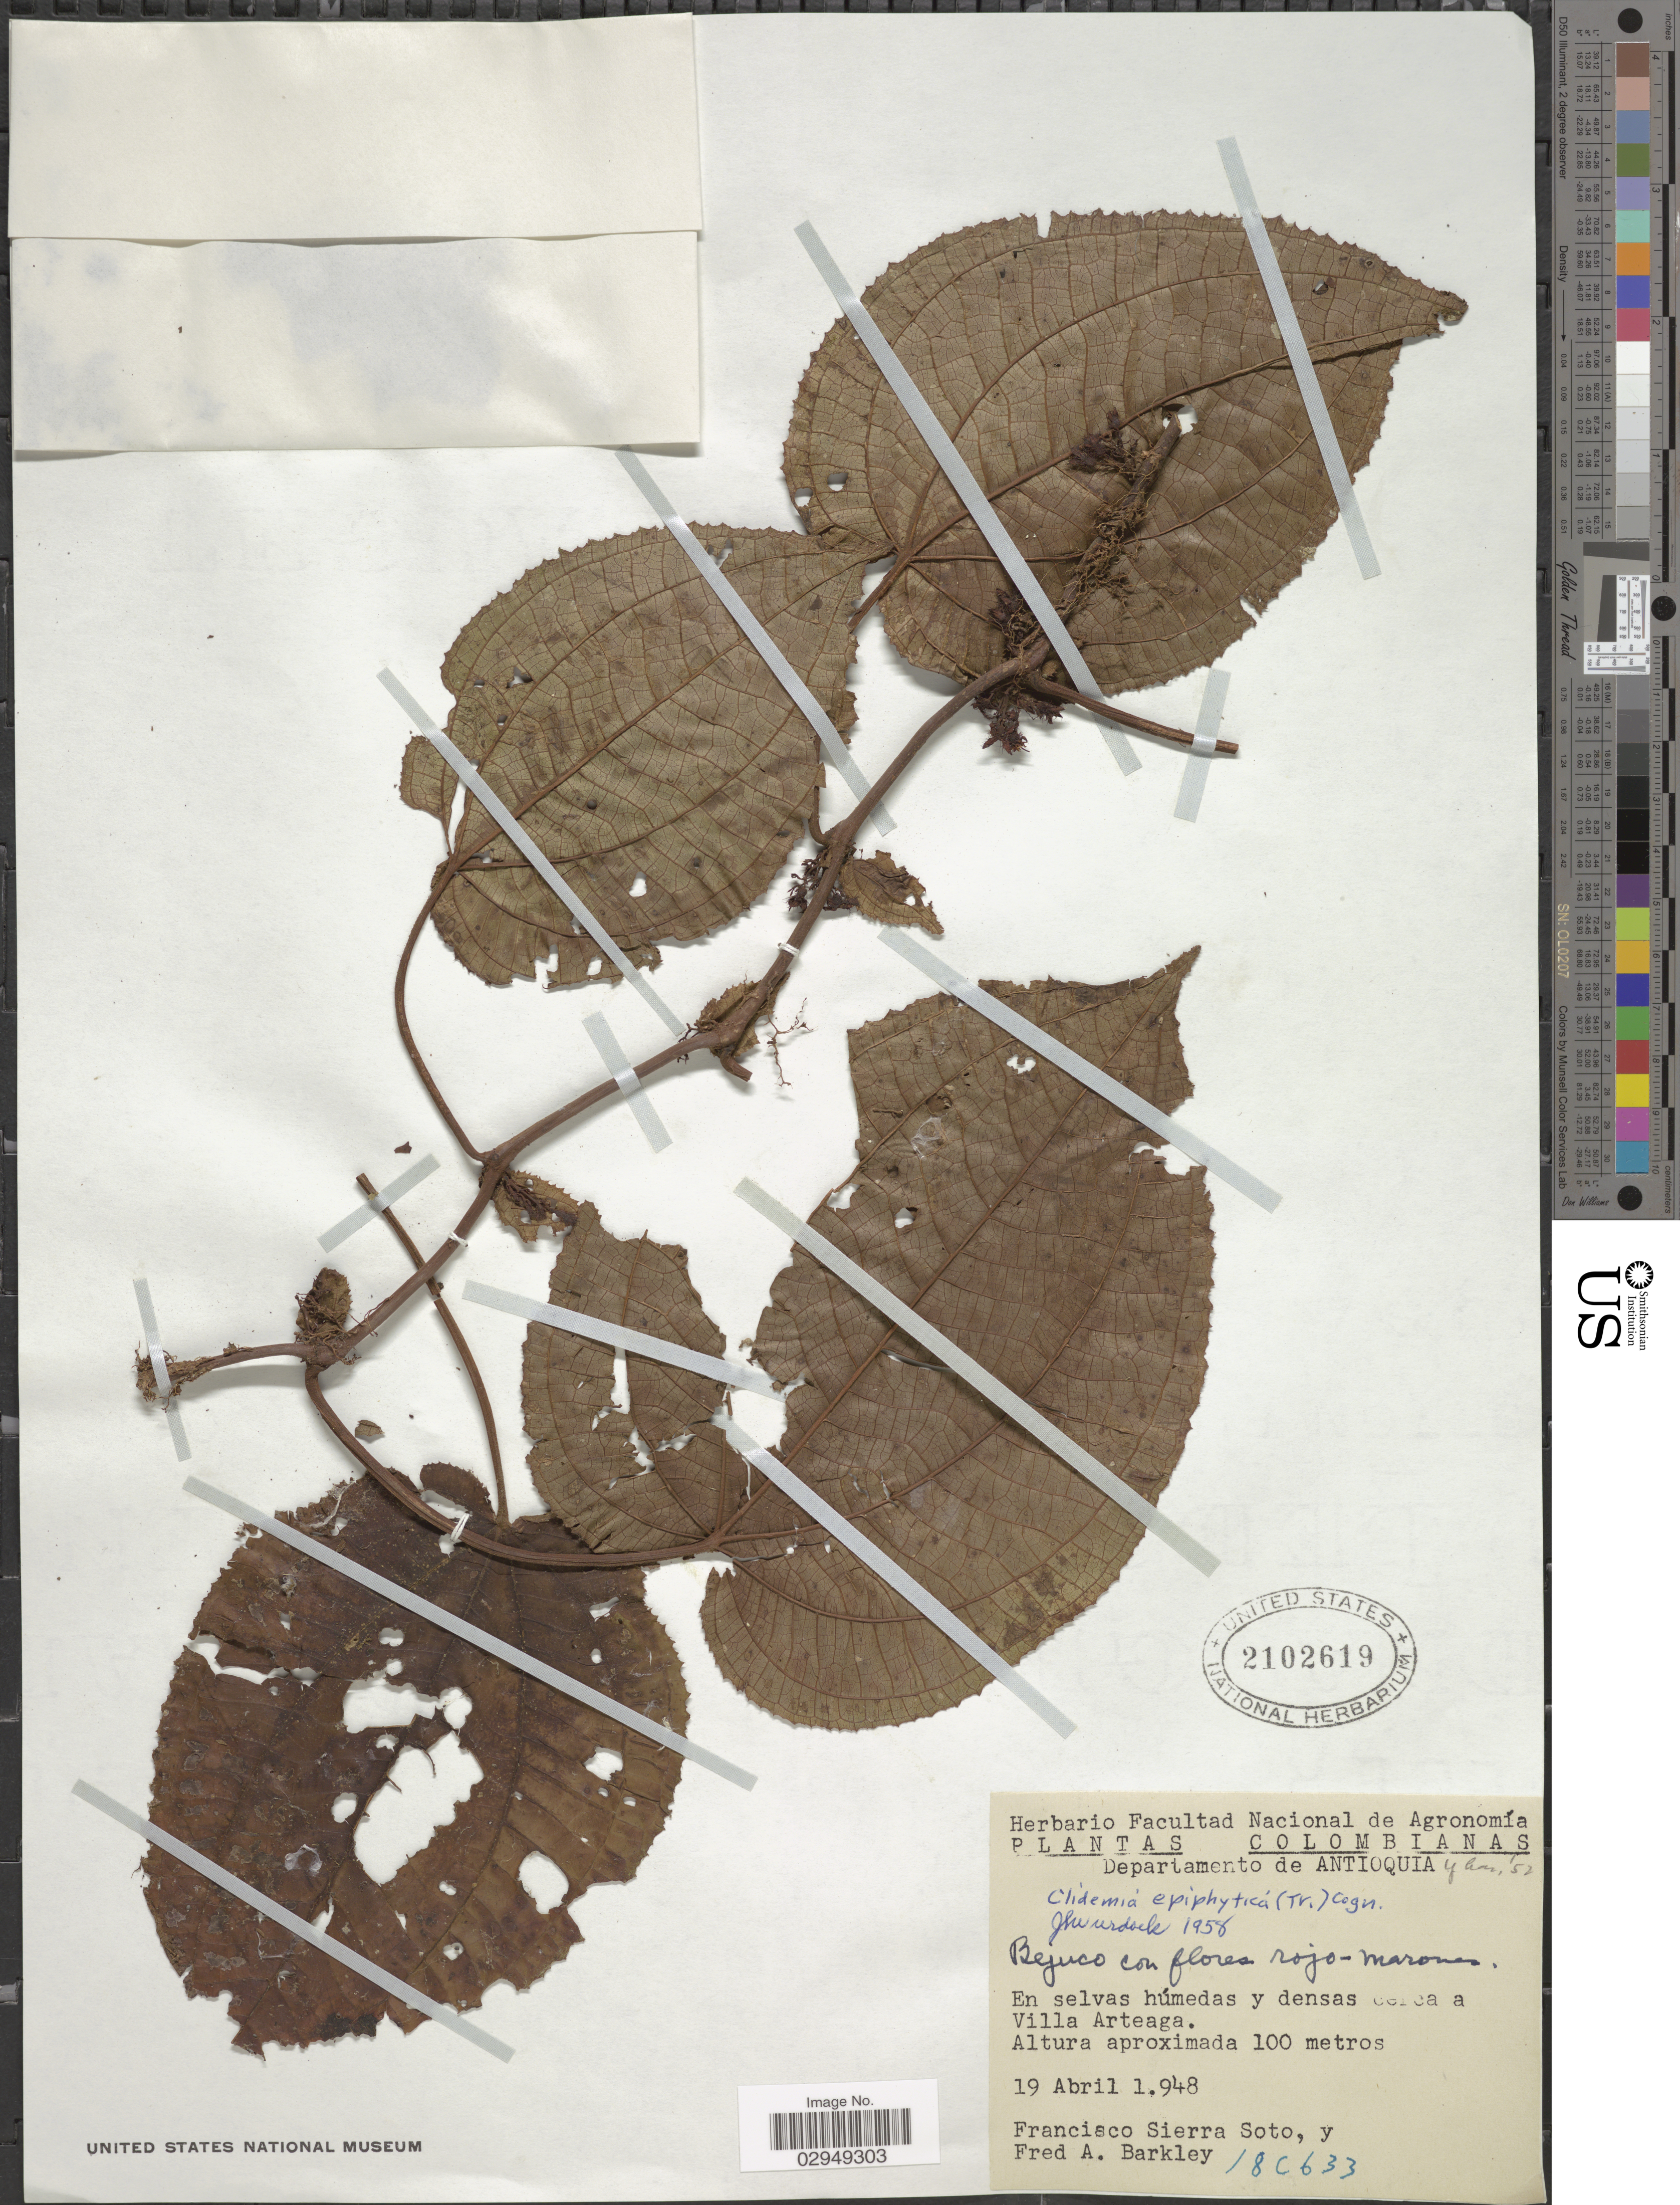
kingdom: Plantae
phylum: Tracheophyta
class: Magnoliopsida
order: Myrtales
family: Melastomataceae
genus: Clidemia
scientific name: Clidemia epiphytica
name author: (Triana) Cogn.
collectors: F. Sierra Soto & F. A. Barkley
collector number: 18C633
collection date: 1948-04-19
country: Colombia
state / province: Antioquia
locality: Departamento de Antioquia. En selvas húmedas y densas cerca a Villa Arteaga.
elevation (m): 100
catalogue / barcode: US 2102619